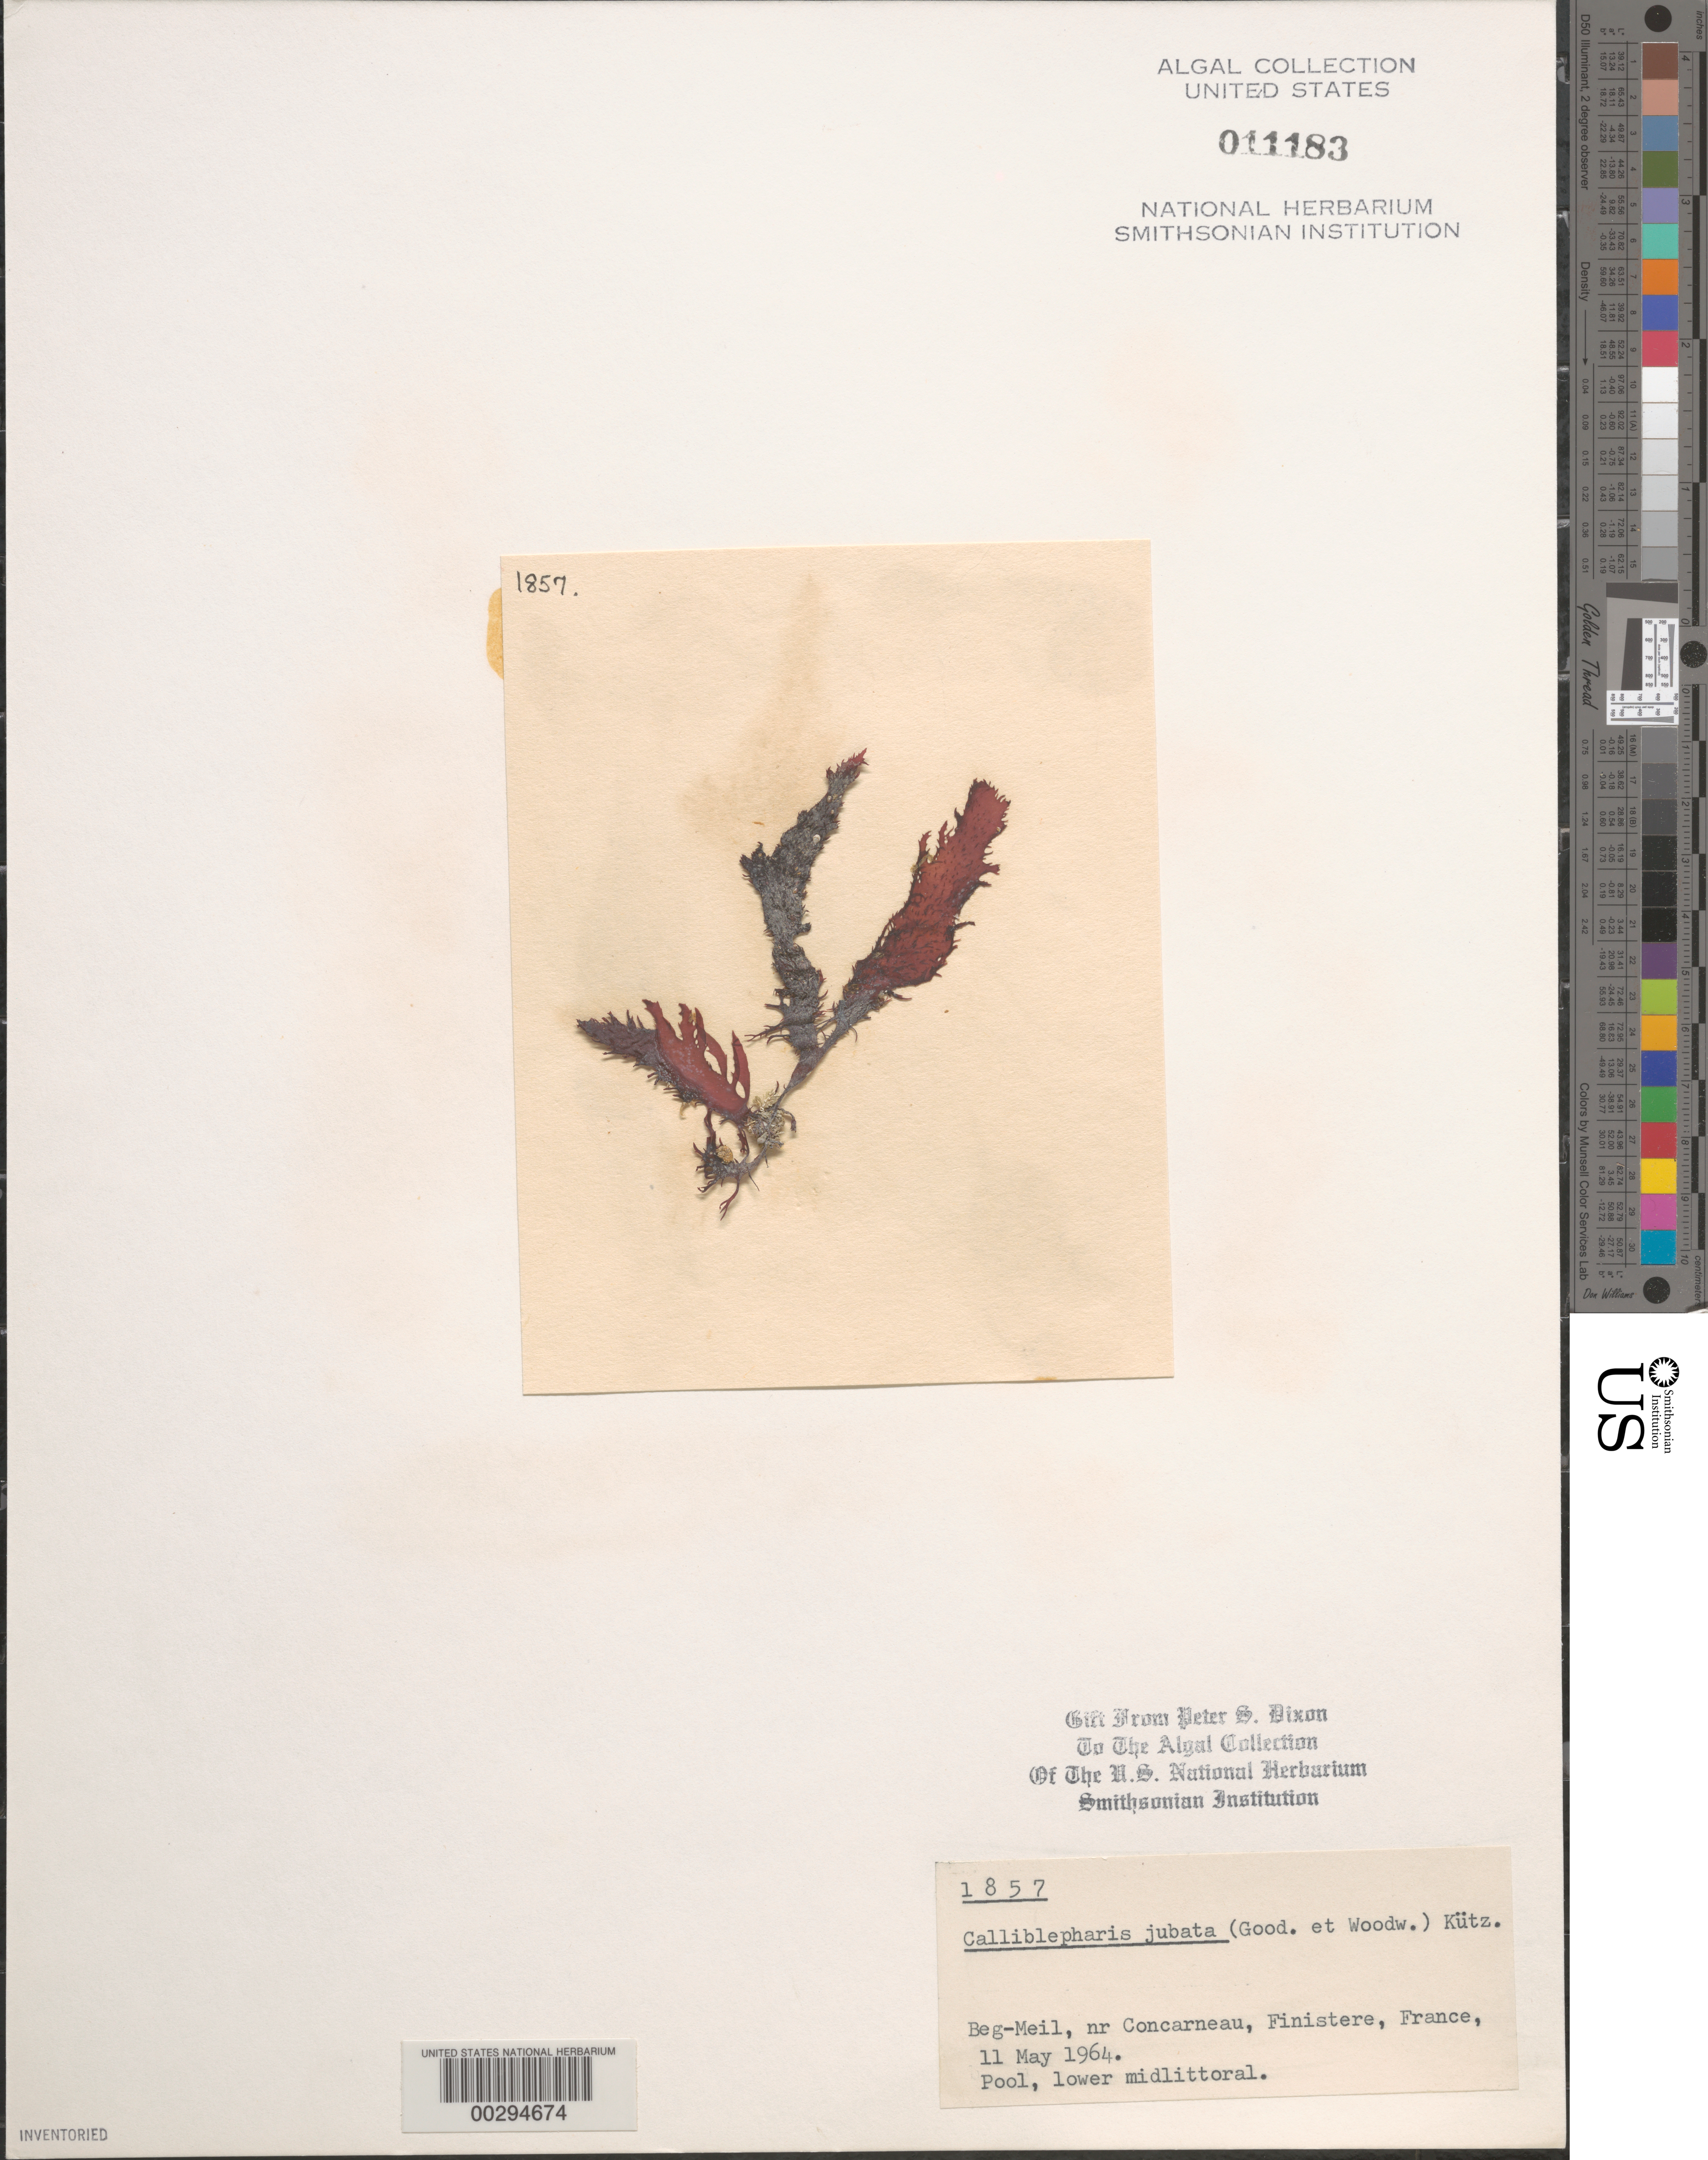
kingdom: Plantae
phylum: Rhodophyta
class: Florideophyceae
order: Gigartinales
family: Cystocloniaceae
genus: Calliblepharis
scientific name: Calliblepharis jubata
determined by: Dixon, P. S.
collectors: P. S. Dixon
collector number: PSD 1857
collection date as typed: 11 May 1964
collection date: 1964-05-11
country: France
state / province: Bretagne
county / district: Finistère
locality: Beg-meil, near concarneau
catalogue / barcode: US 11183